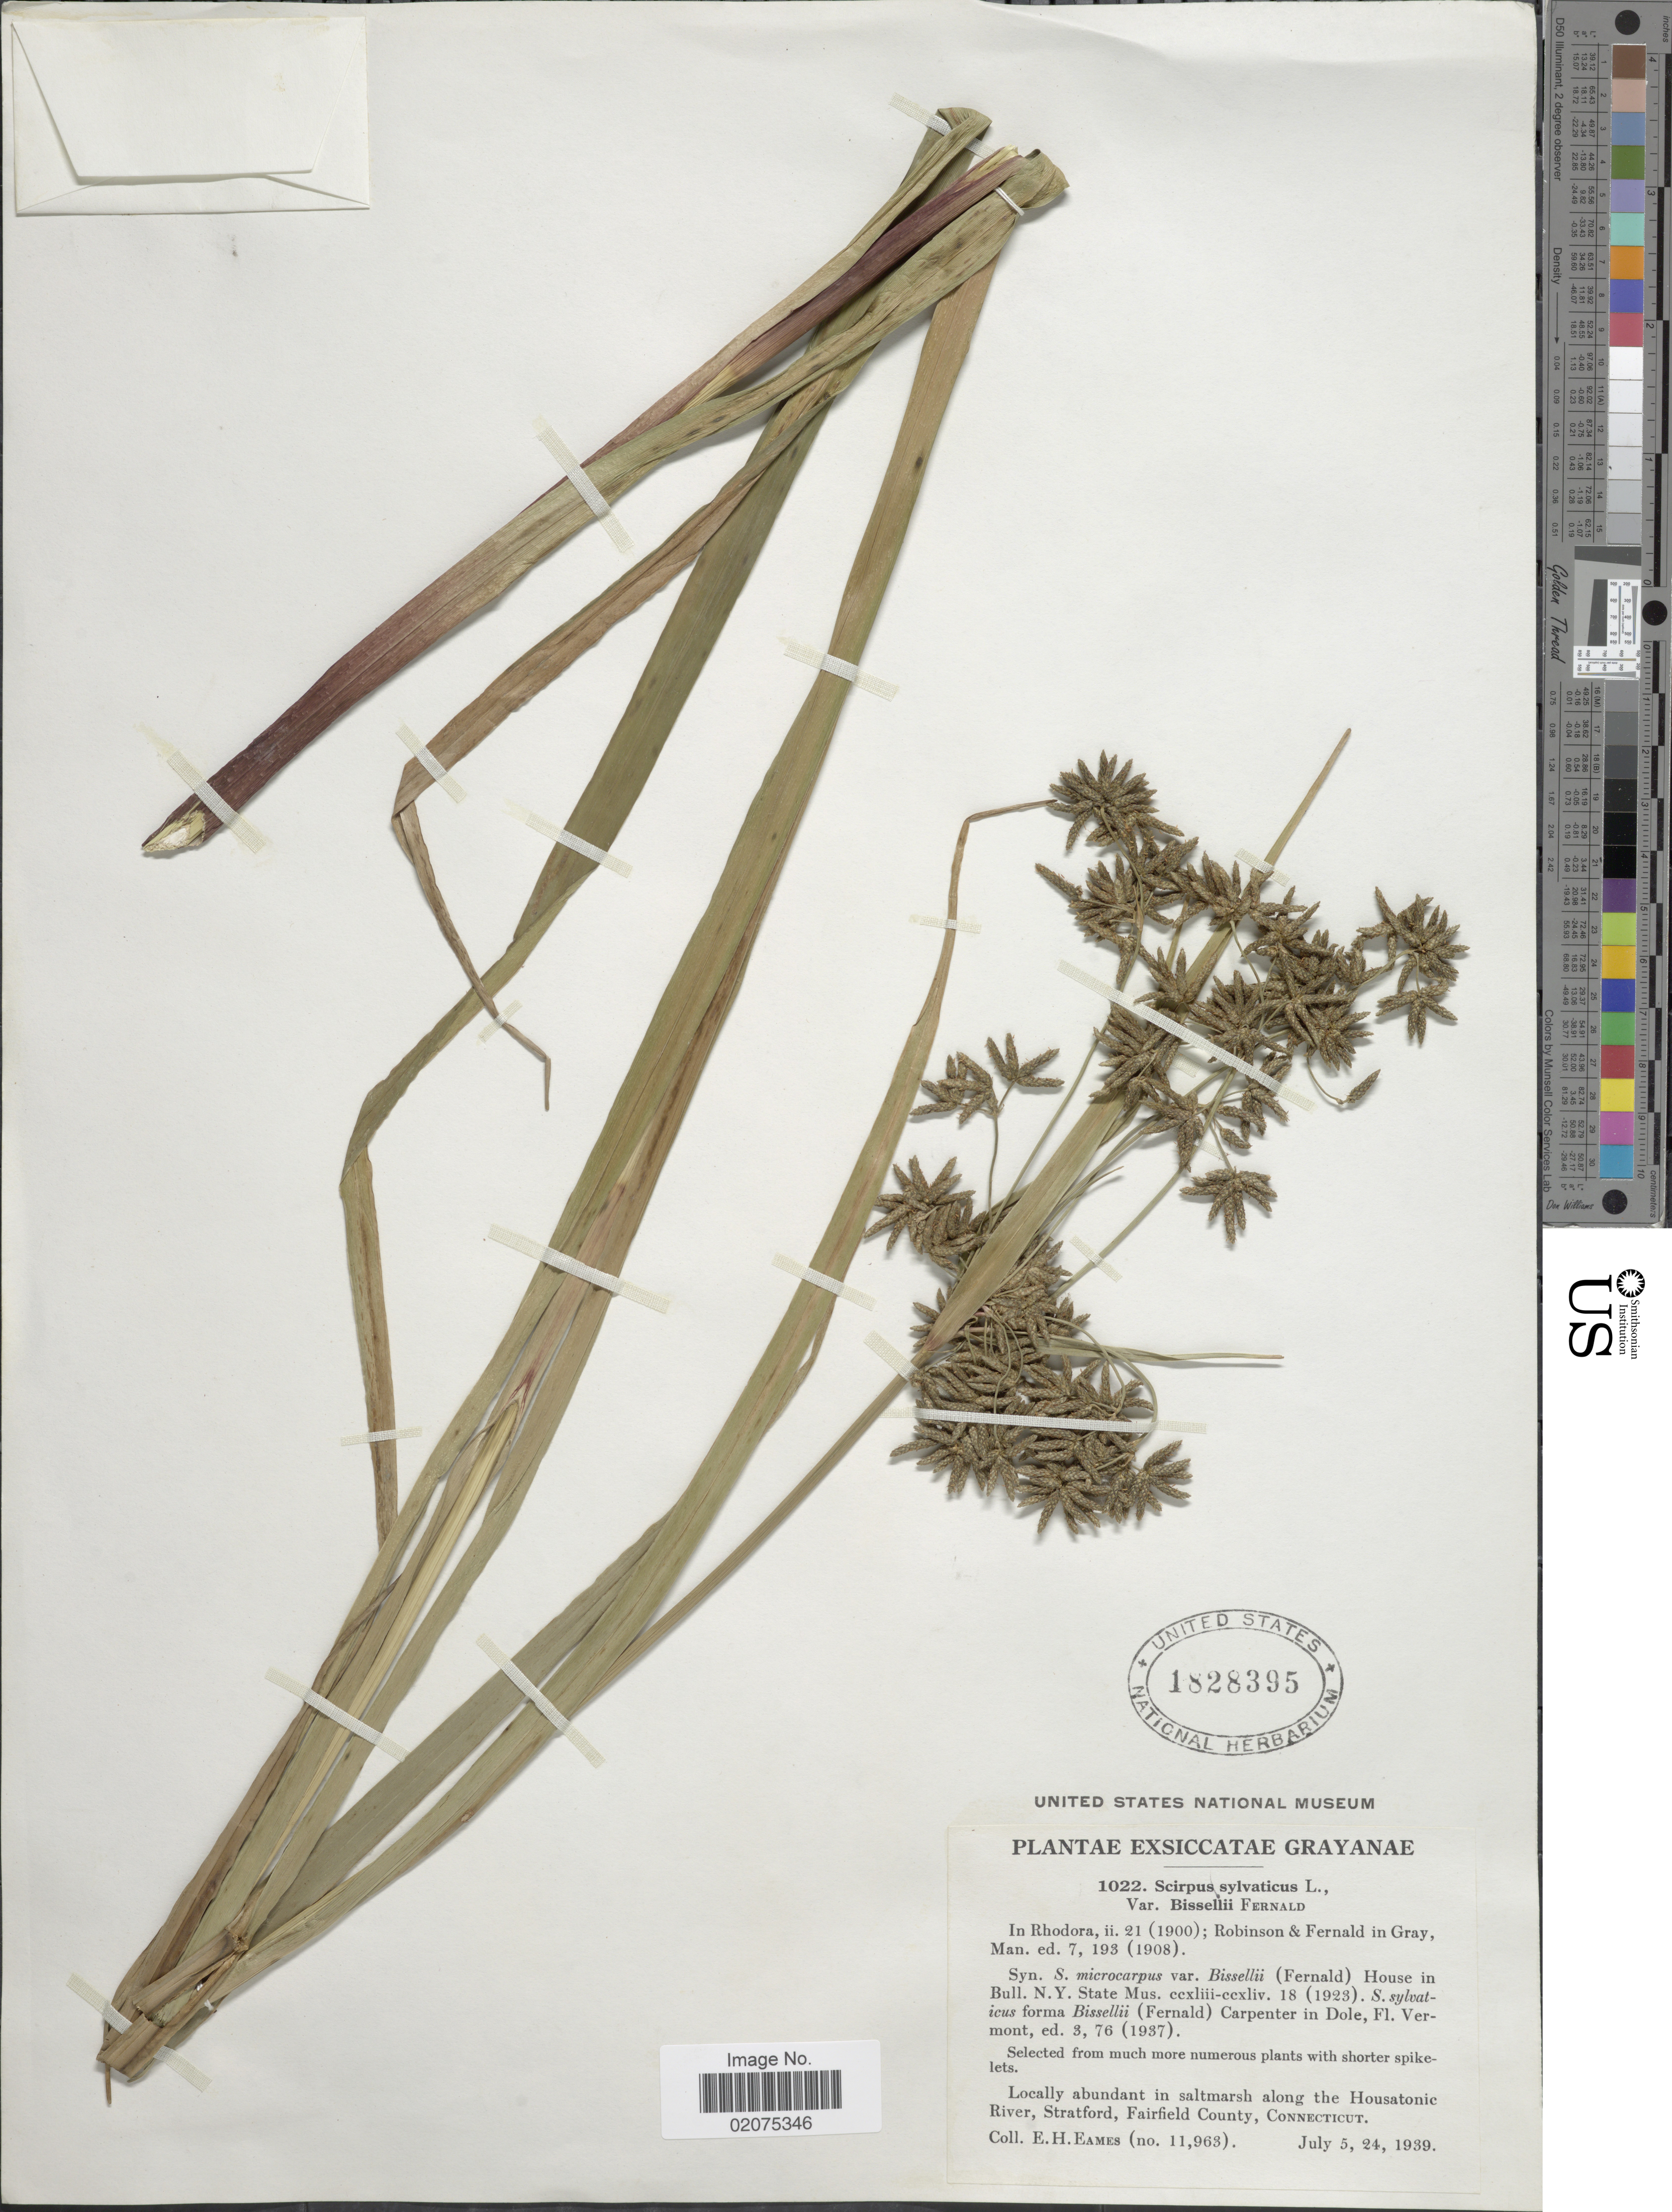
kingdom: Plantae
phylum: Tracheophyta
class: Liliopsida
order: Poales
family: Cyperaceae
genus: Scirpus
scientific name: Scirpus expansus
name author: Fernald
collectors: E. H. Eames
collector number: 11963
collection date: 1939-07-05/1939-07-24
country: United States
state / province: Connecticut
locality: Grayanae. in saltmarshes along the Housatonic River, Stratford, Fairfield County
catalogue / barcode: US 1828395